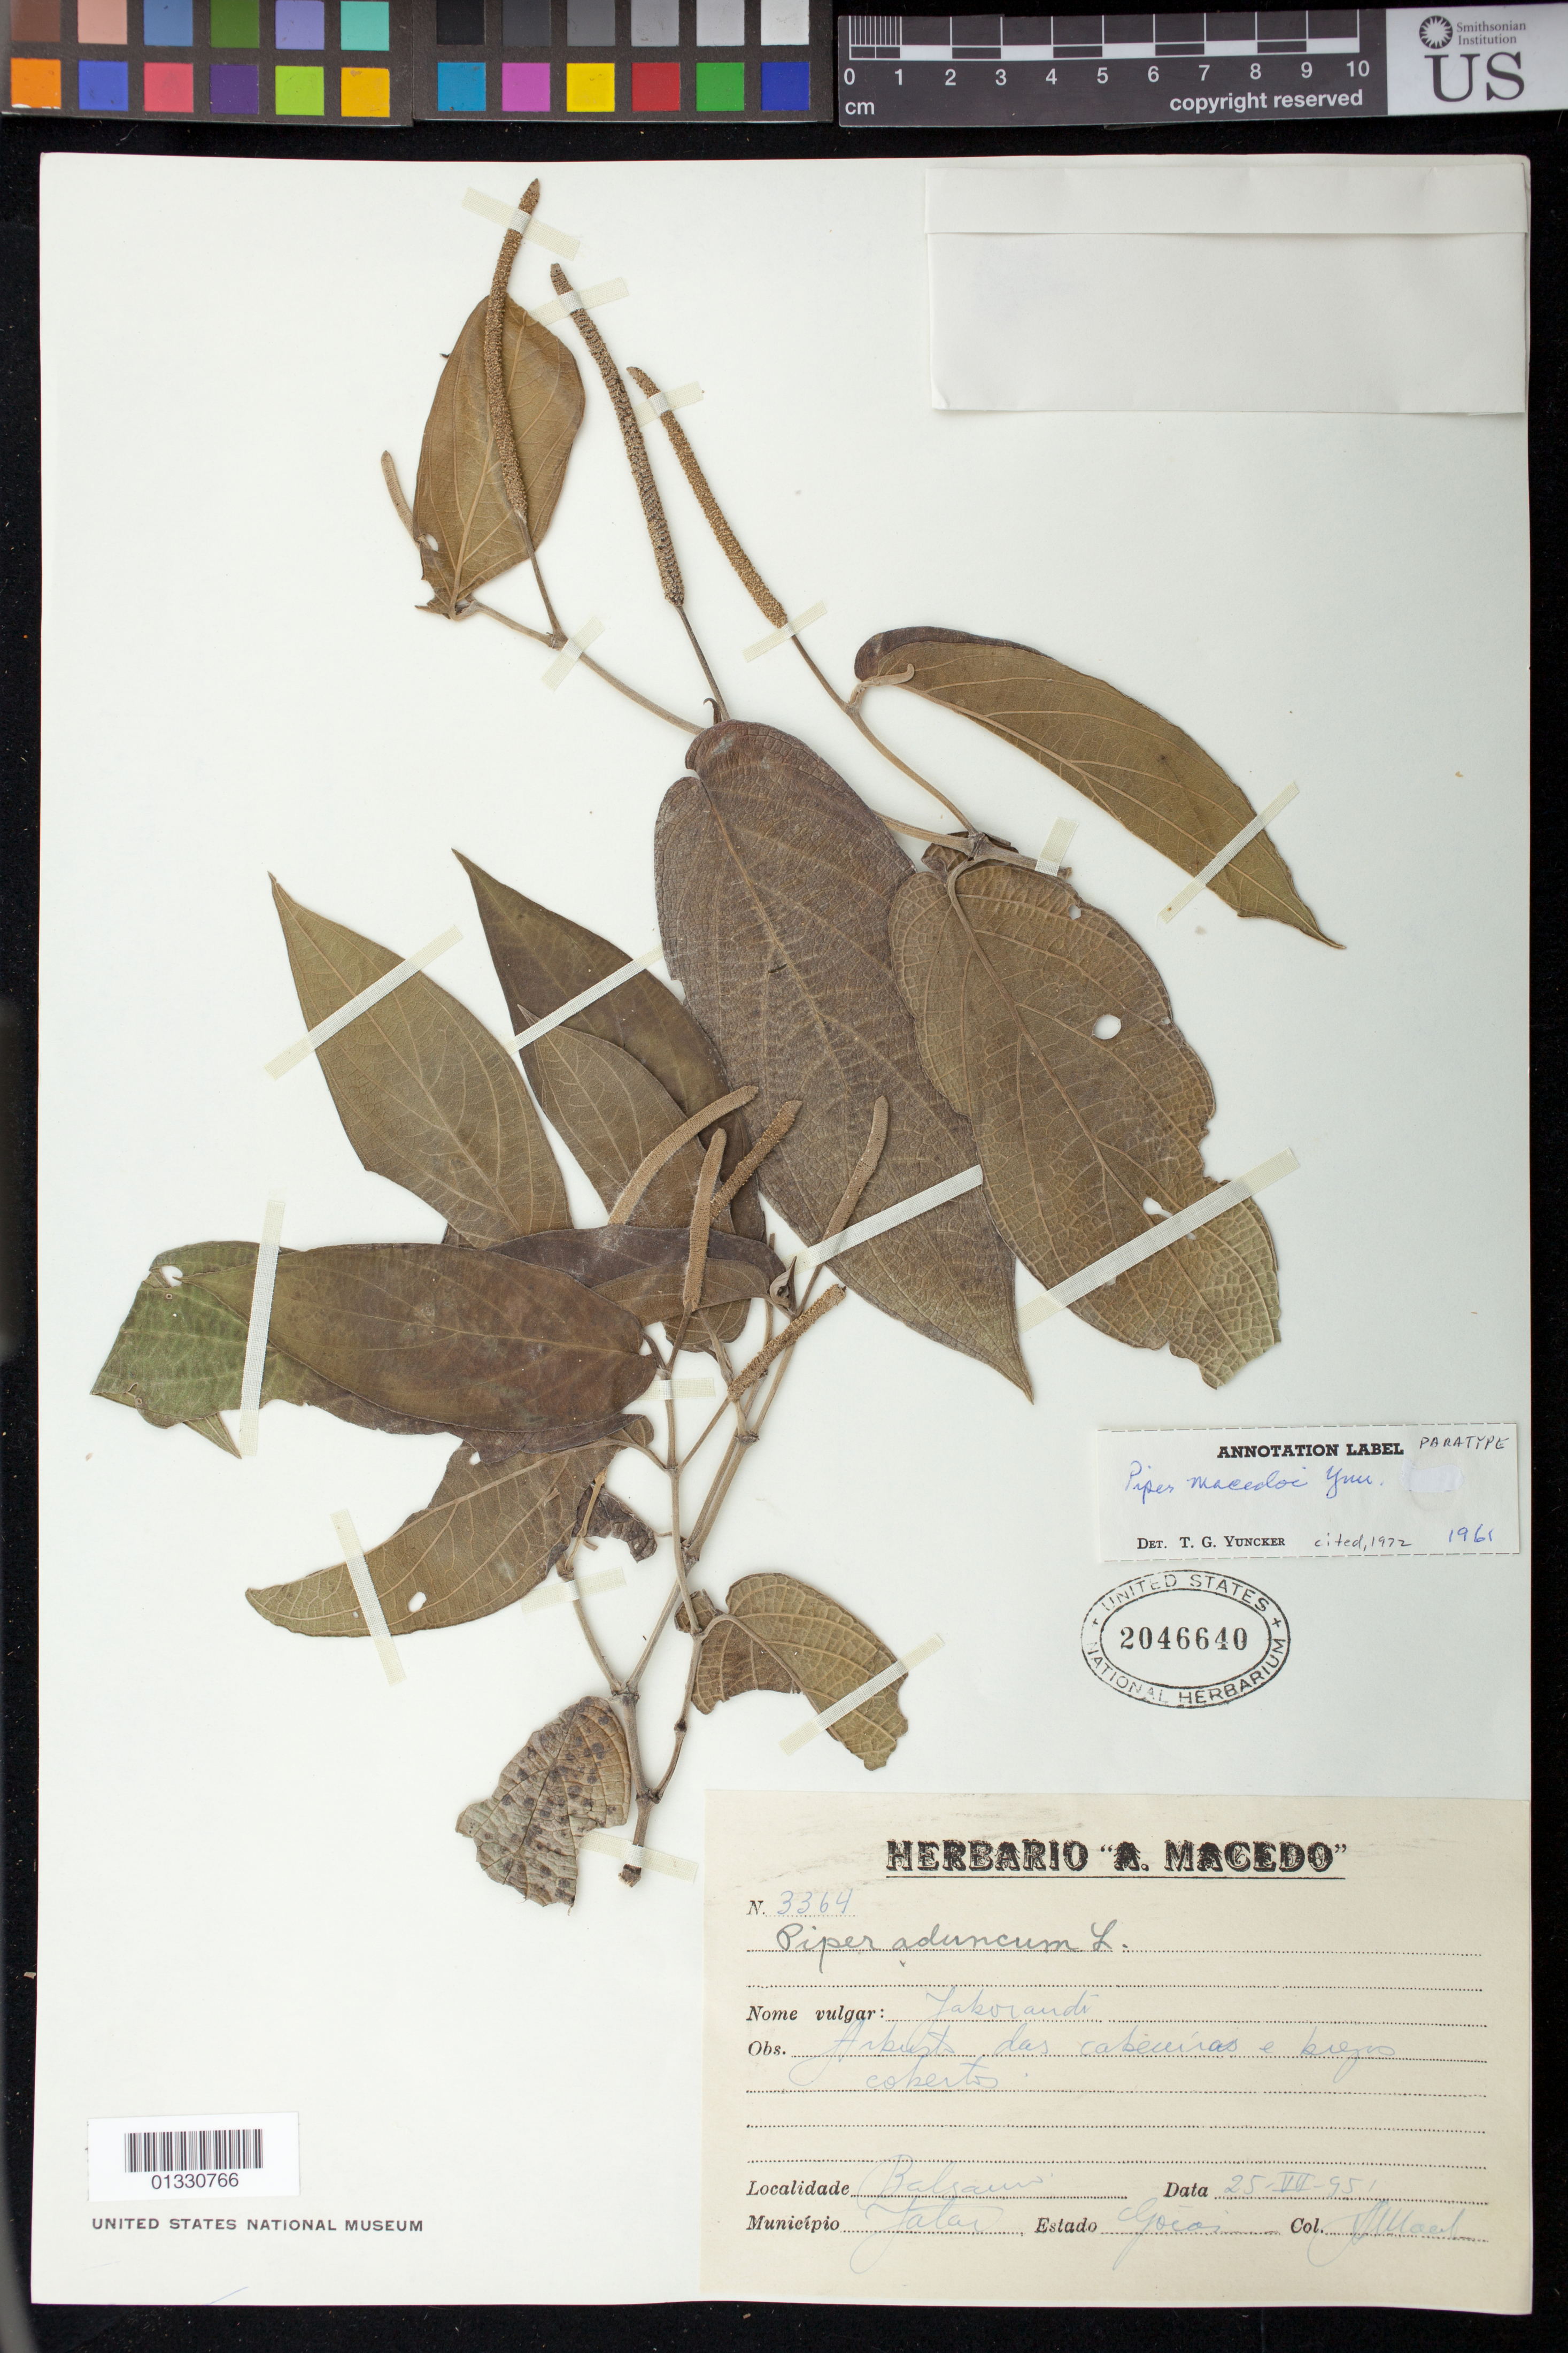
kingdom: Plantae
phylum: Tracheophyta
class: Magnoliopsida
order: Piperales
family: Piperaceae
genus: Piper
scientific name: Piper macedoi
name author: Yunck.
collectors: A. Macedo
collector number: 3364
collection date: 1951-07-25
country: Brazil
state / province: Goiás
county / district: Jataí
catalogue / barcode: US 2046640